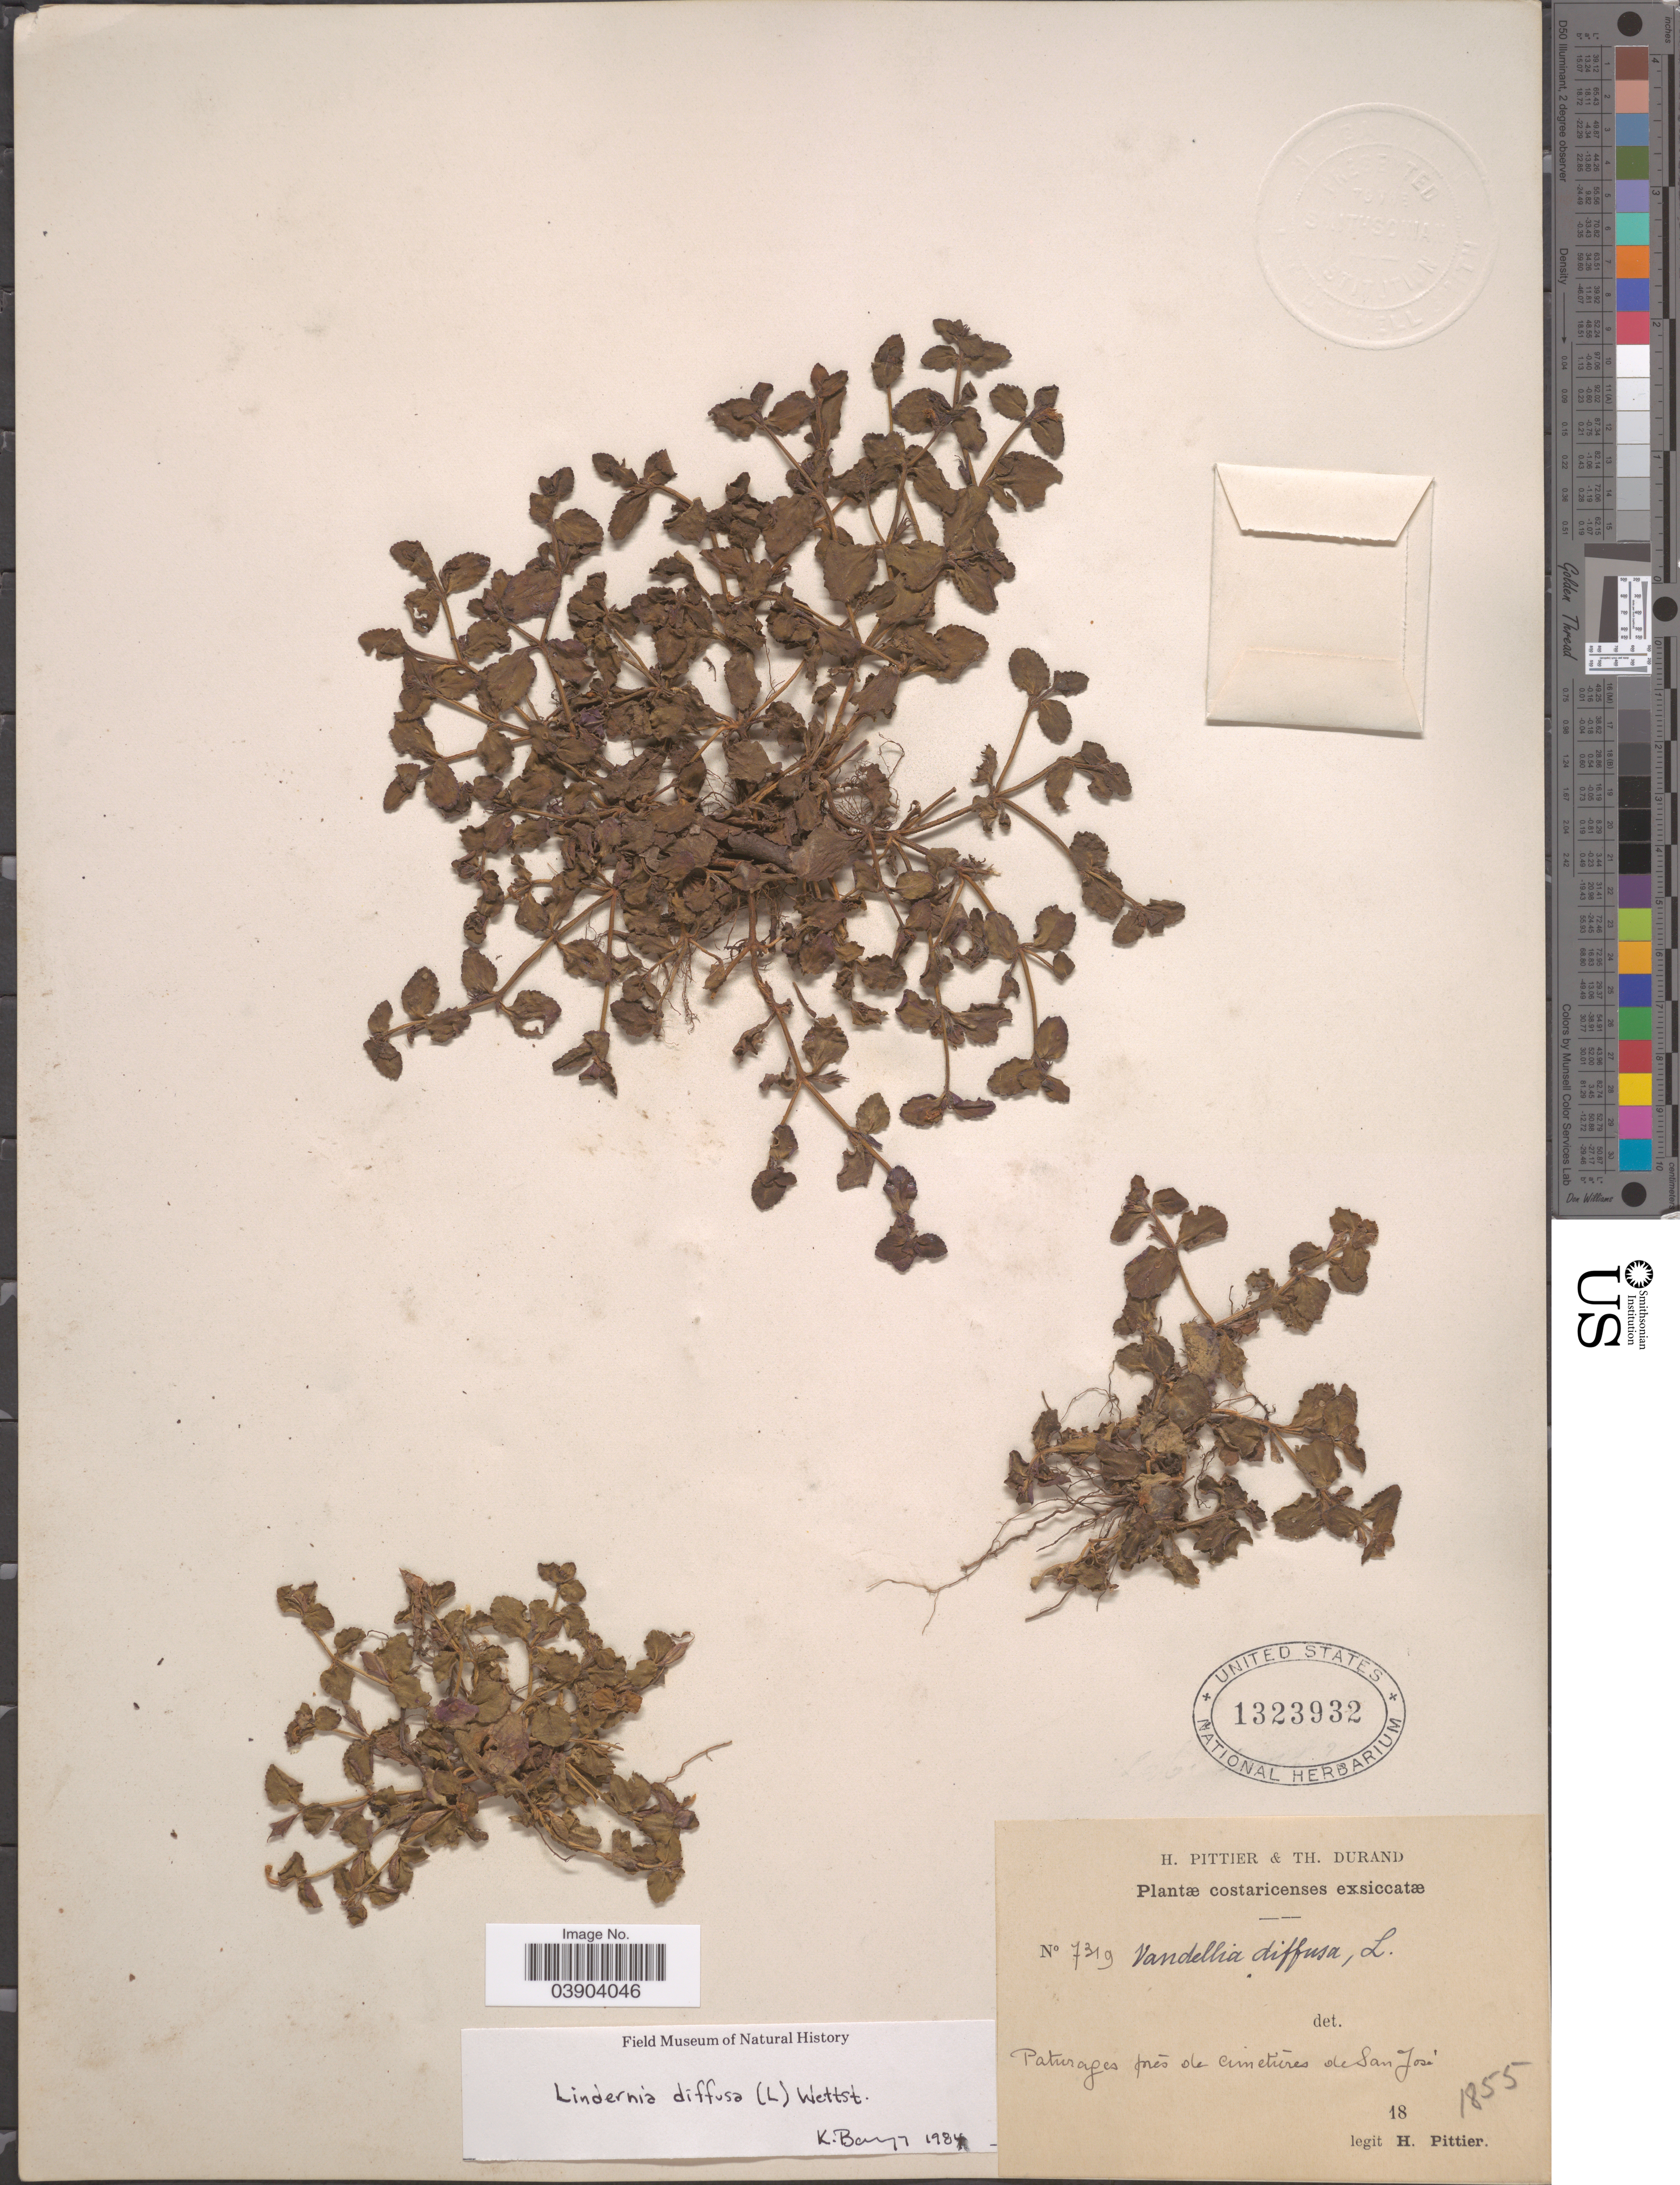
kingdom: Plantae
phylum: Tracheophyta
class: Magnoliopsida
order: Lamiales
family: Linderniaceae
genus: Lindernia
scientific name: Lindernia diffusa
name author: (L.) Wettst.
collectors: H. F. Pittier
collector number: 7319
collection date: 1855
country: Costa Rica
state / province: San José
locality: Paturages prés de cimetieres de San José.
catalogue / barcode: US 1323932